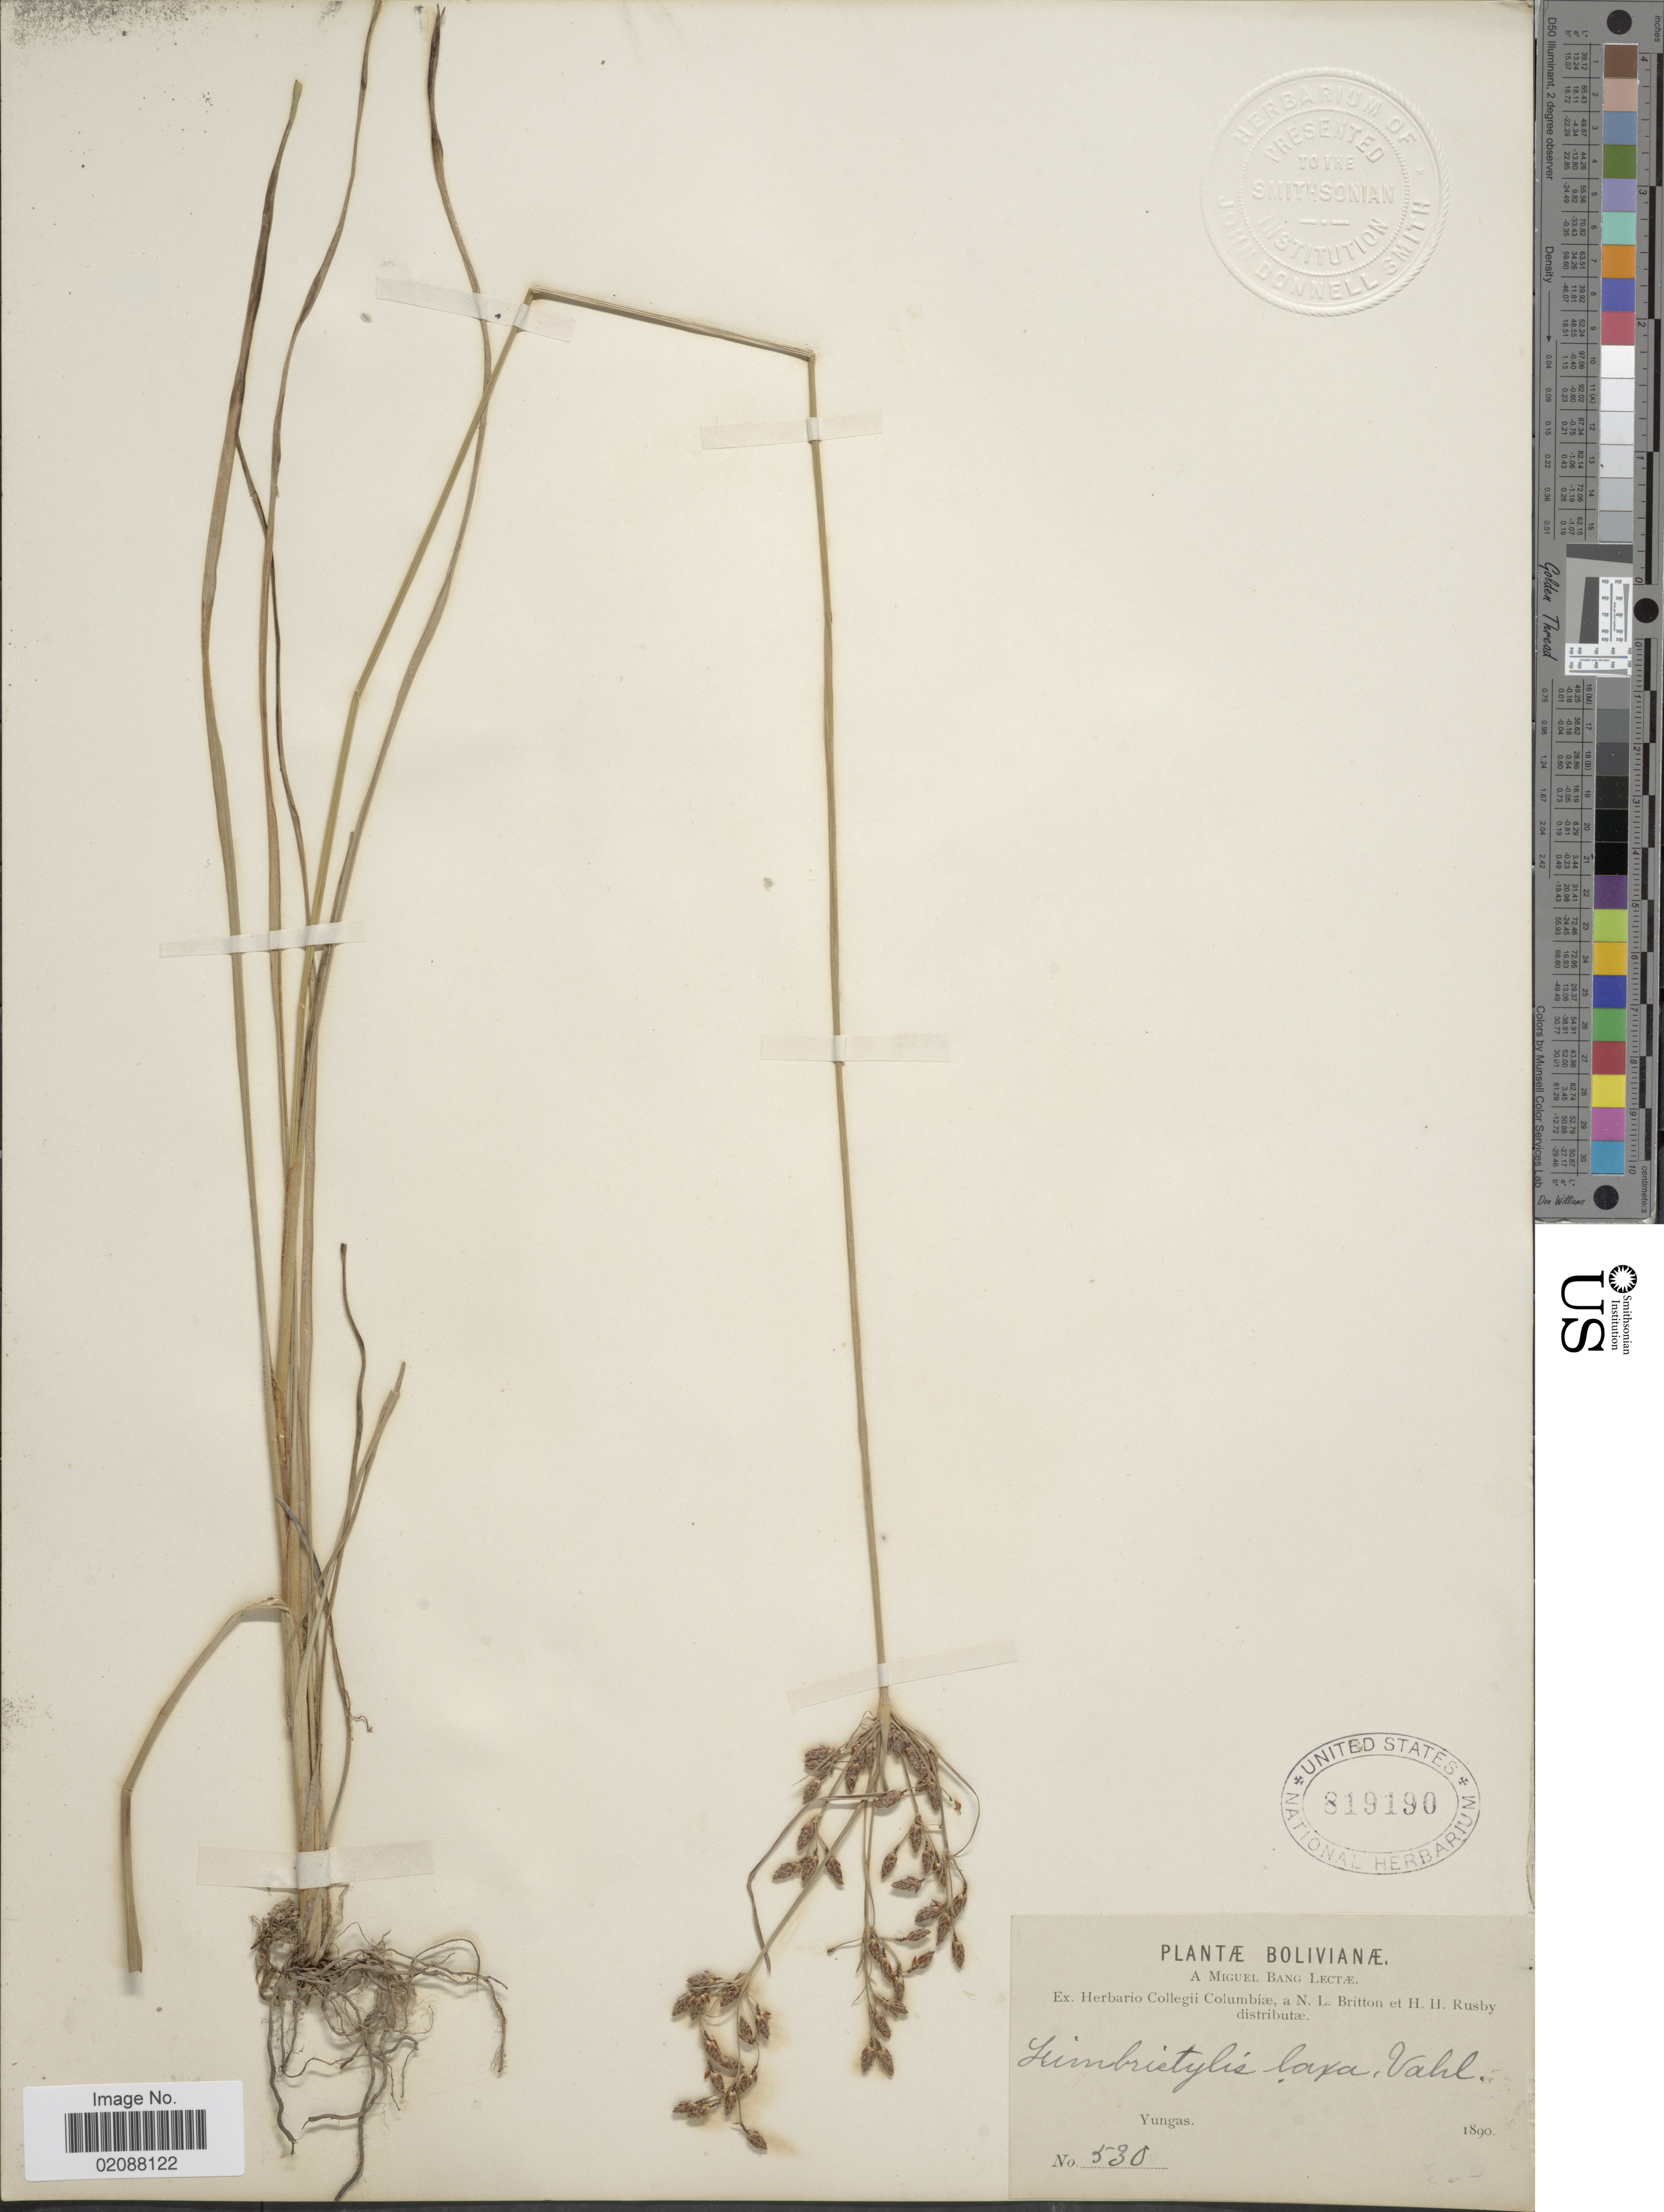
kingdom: Plantae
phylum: Tracheophyta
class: Liliopsida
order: Poales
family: Cyperaceae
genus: Fimbristylis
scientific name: Fimbristylis annua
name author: (All.) Roem. & Schult.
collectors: M. Bang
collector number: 530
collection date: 1890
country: Bolivia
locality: Yungas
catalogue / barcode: US 819190